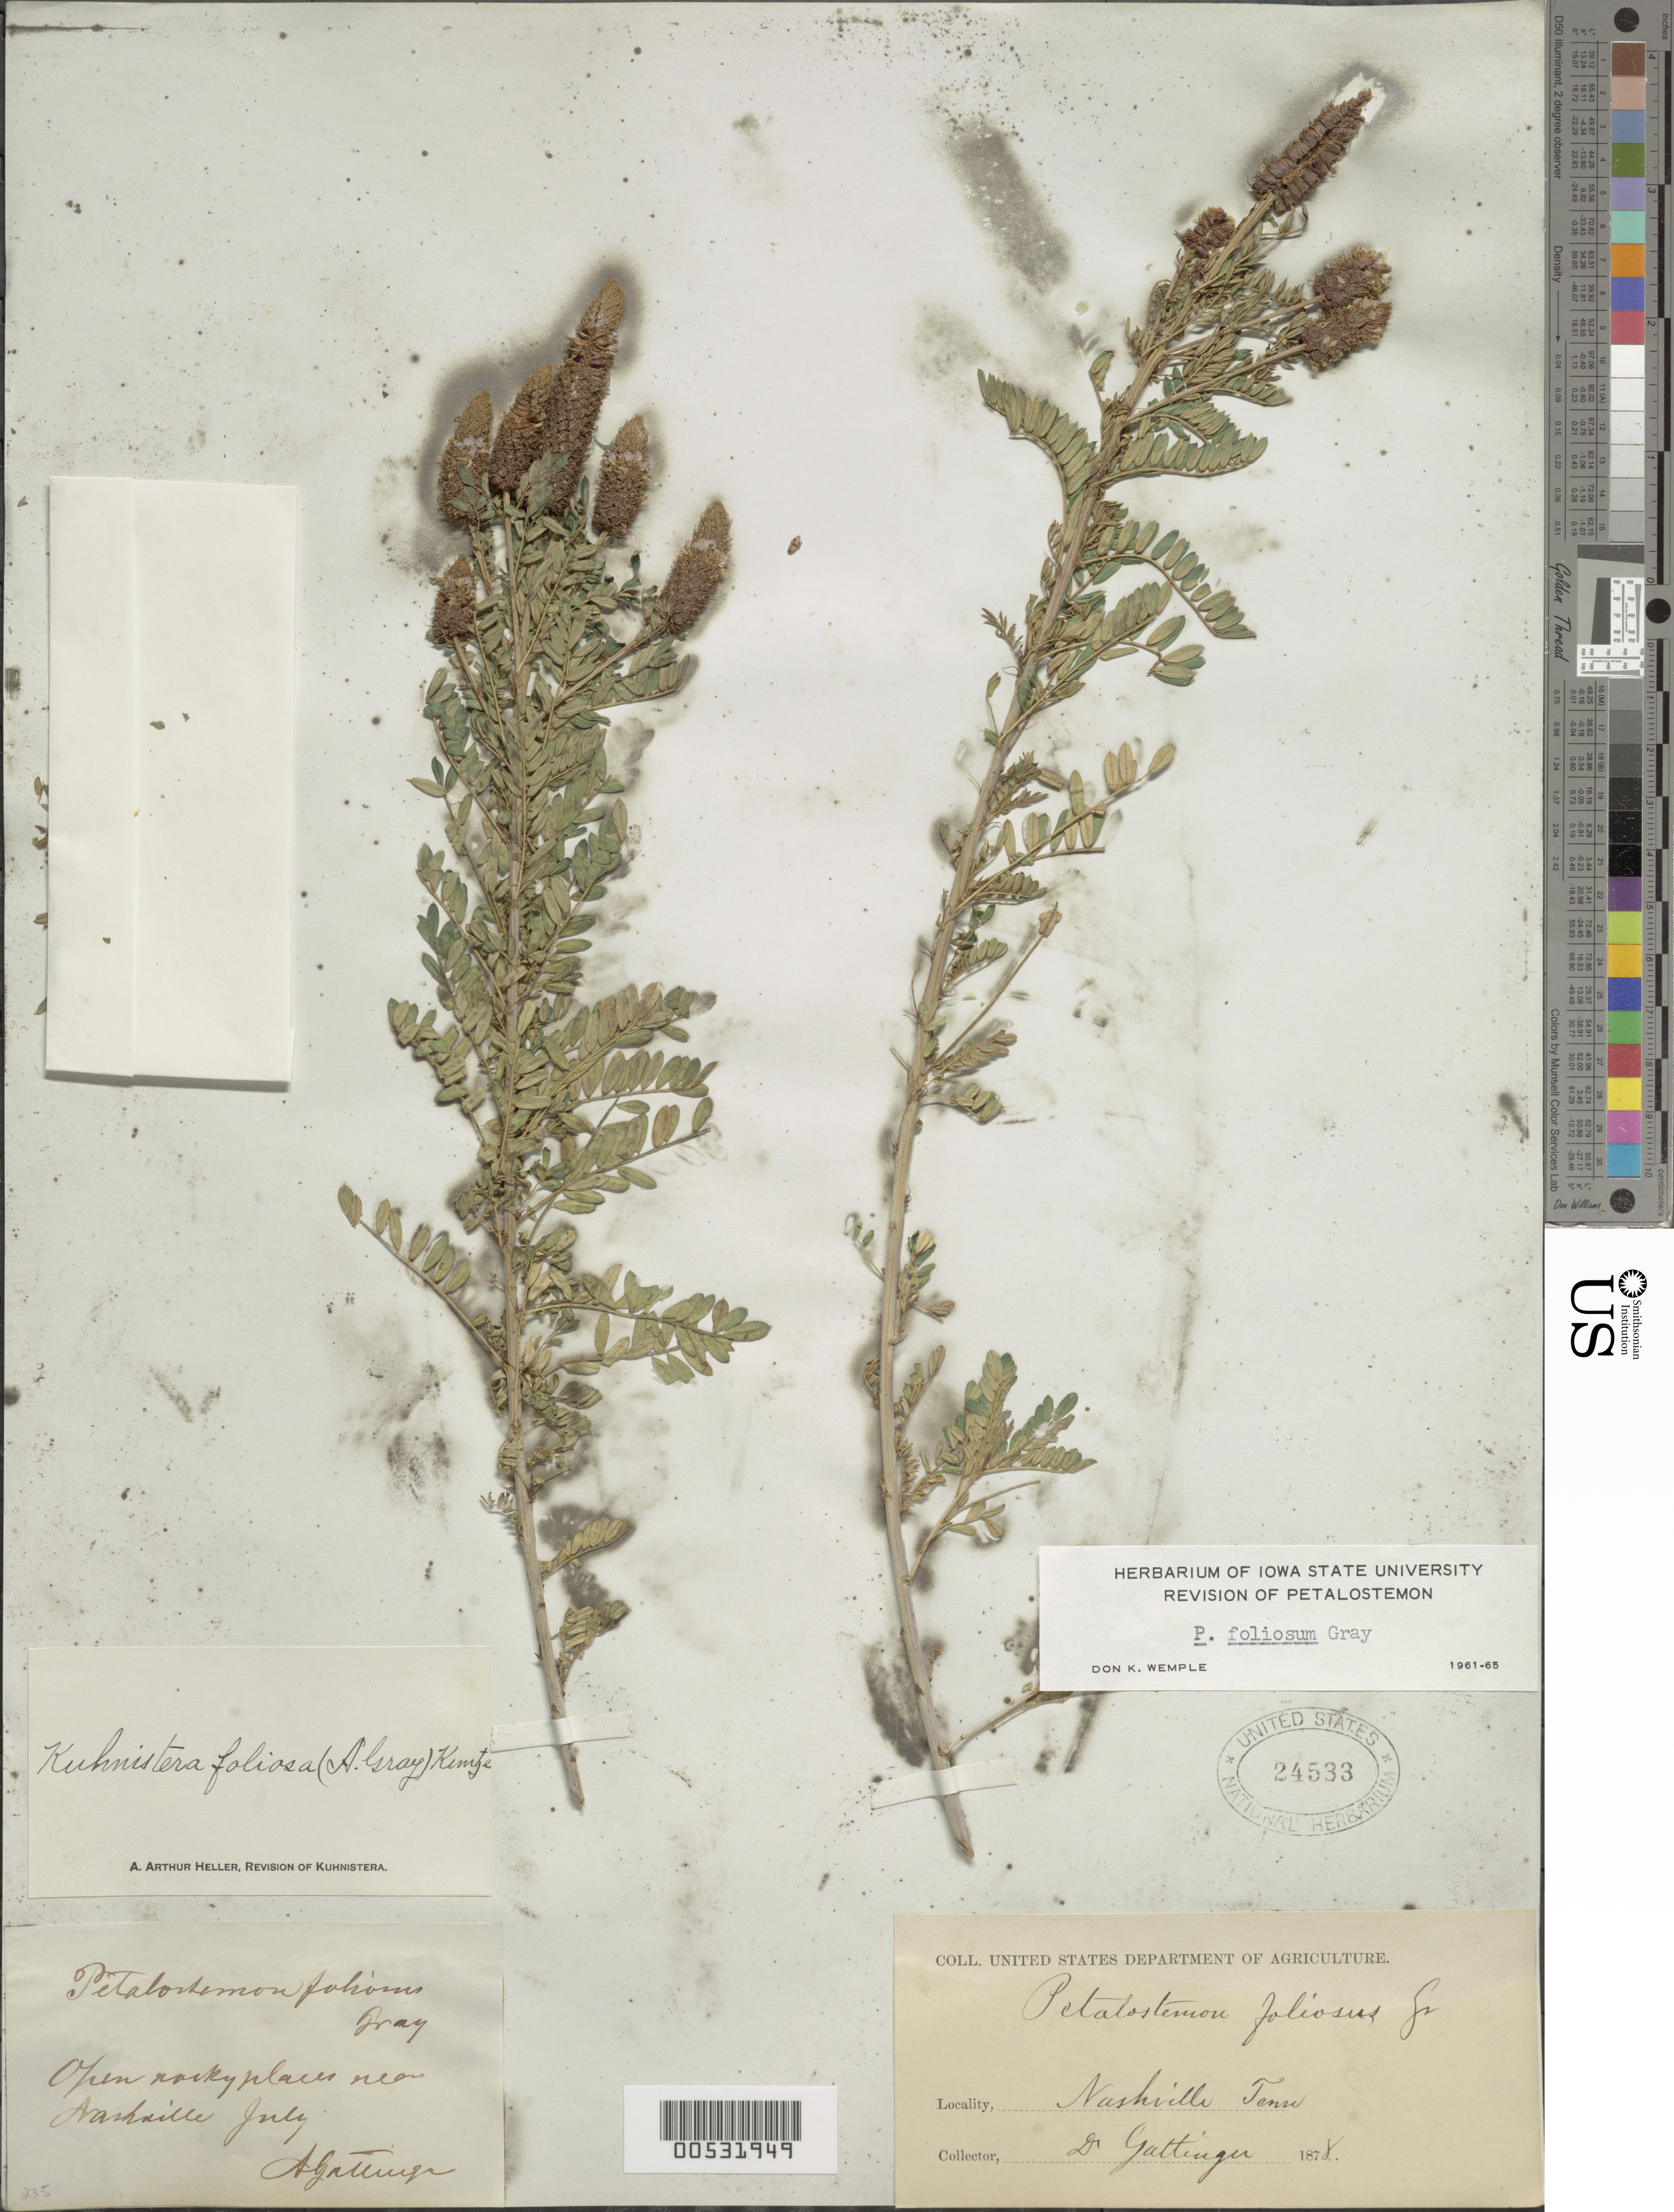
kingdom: Plantae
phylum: Tracheophyta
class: Magnoliopsida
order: Fabales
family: Fabaceae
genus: Dalea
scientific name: Dalea foliosa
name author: (Aiton) Barneby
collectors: A. Gattinger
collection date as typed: Jul 1878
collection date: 1878-07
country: United States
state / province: Tennessee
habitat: Open rocky places.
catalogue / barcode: US 24533